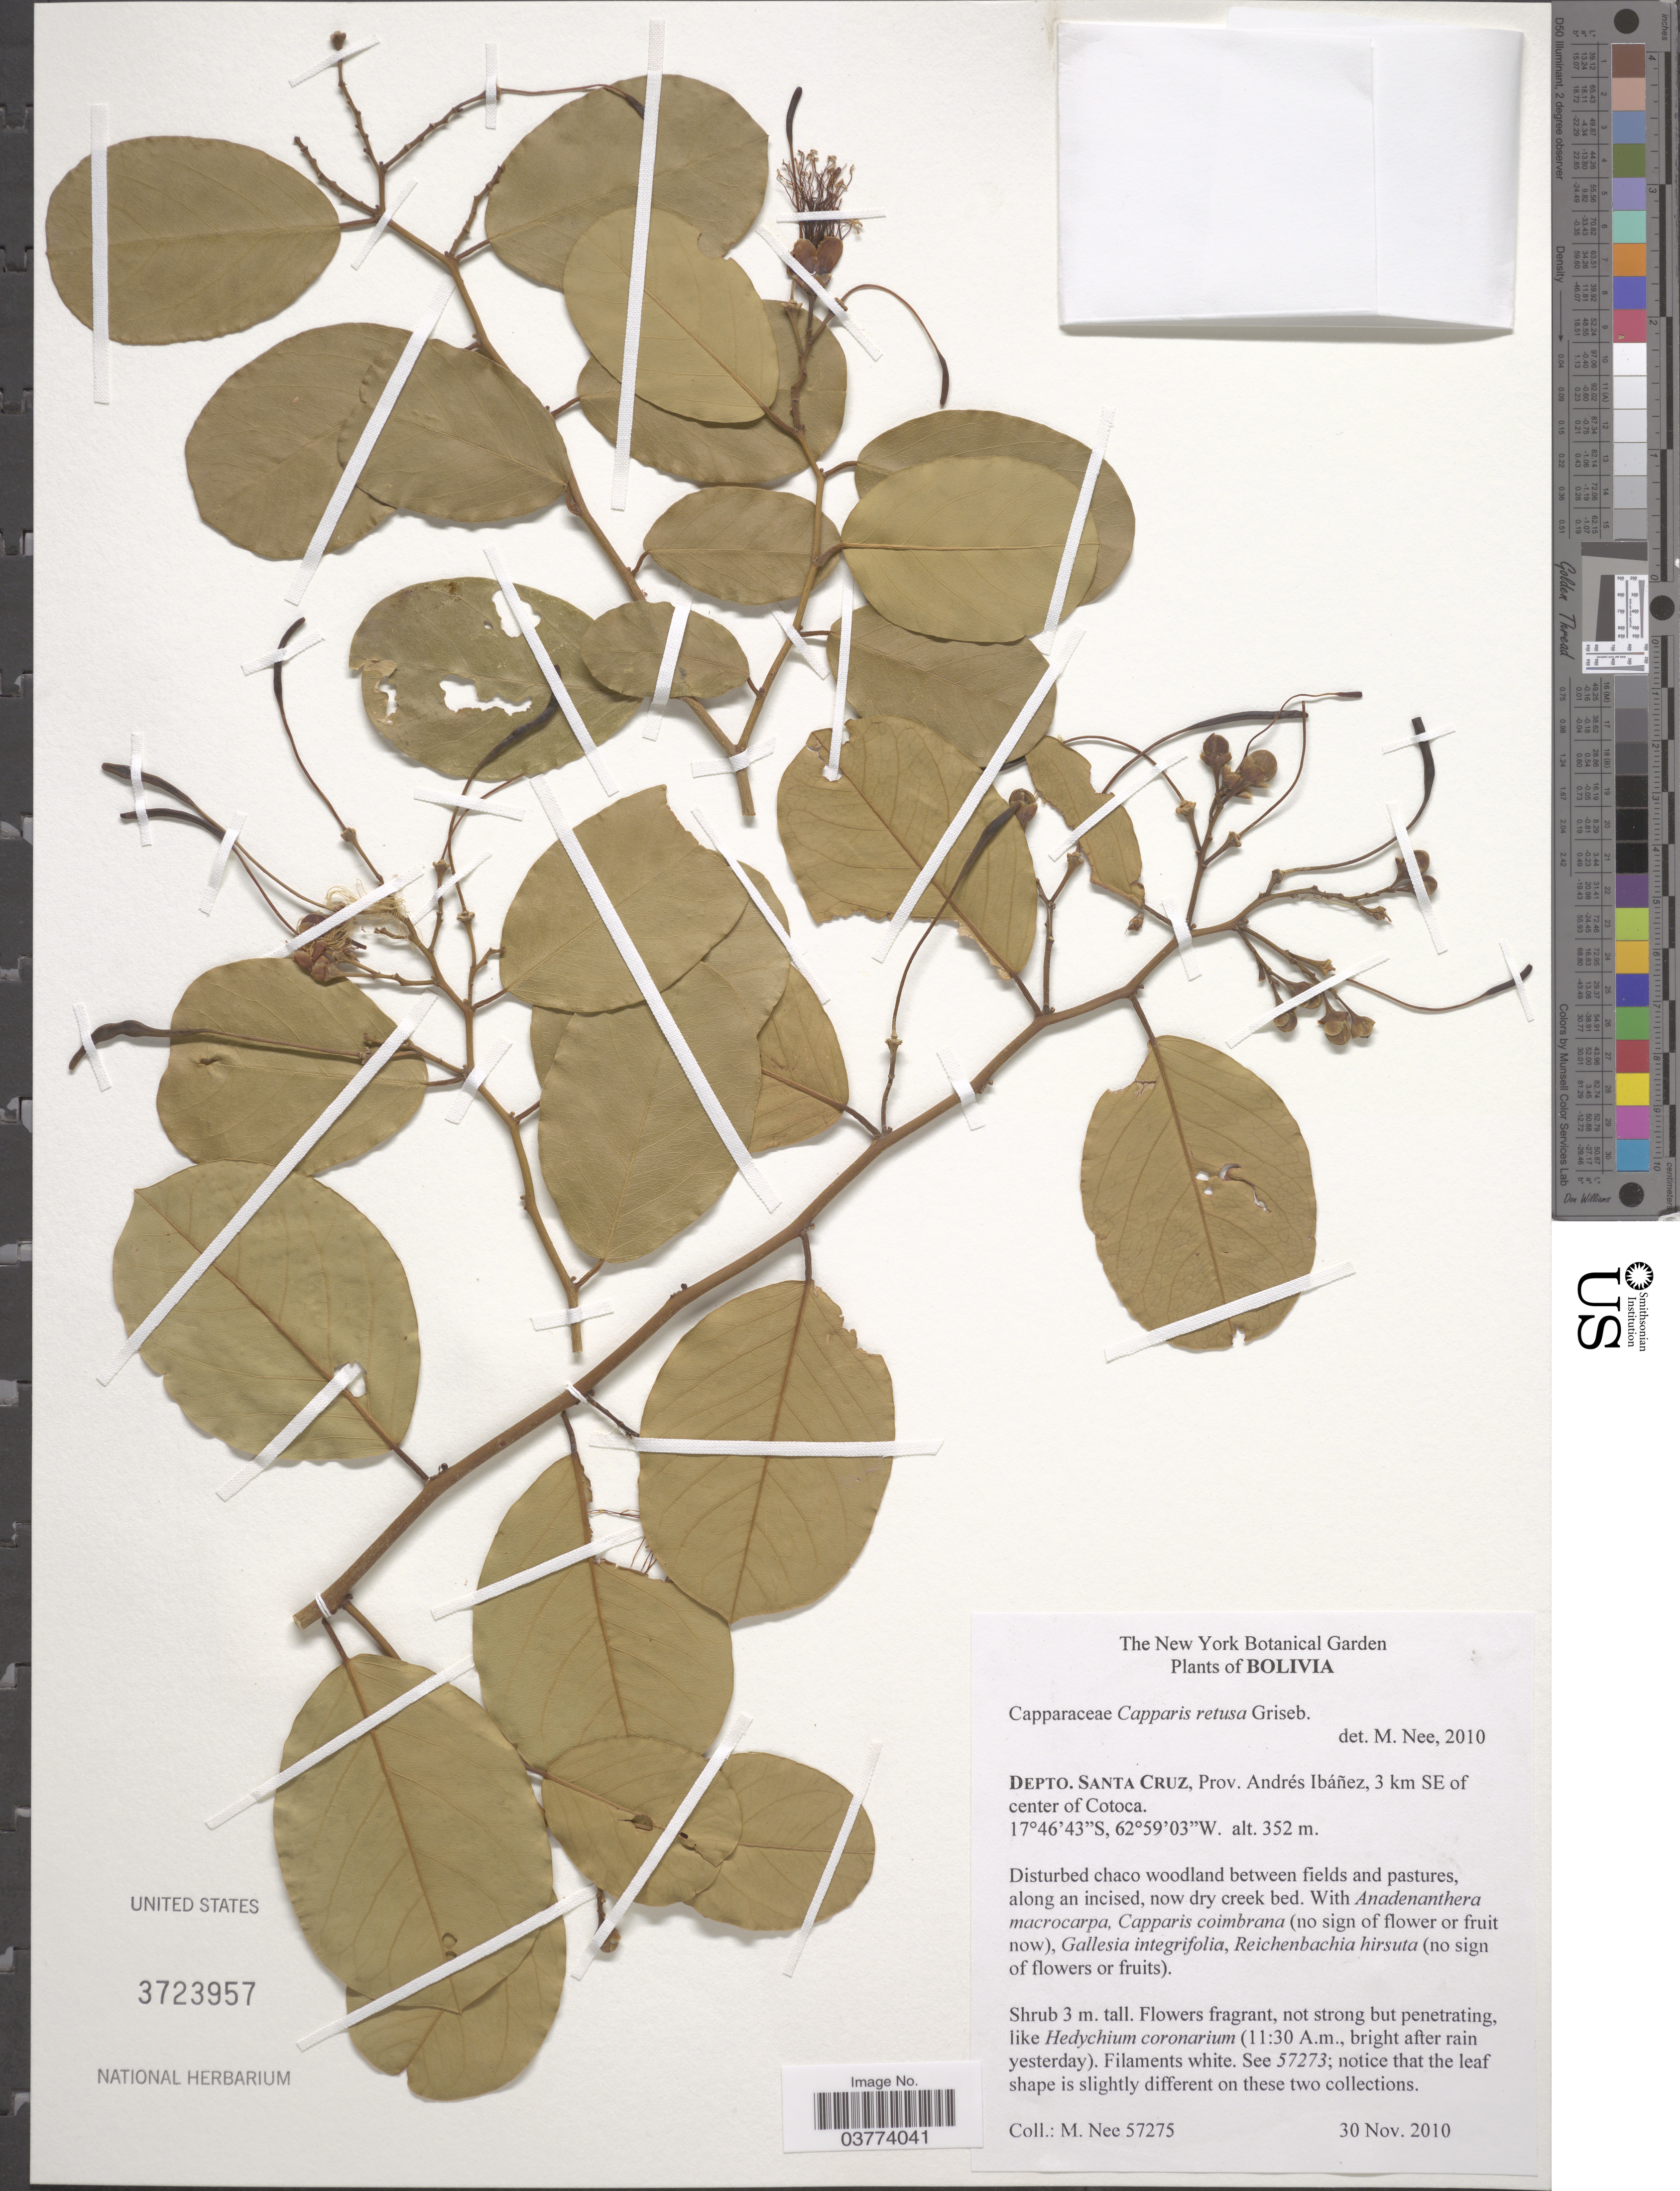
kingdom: Plantae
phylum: Tracheophyta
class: Magnoliopsida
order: Brassicales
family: Capparaceae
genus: Cynophalla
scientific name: Cynophalla retusa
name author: (Griseb.) Cornejo & Iltis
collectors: M. Nee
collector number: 57275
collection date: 2010-11-30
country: Bolivia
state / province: Santa Cruz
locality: Depto. Santa Cruz, Prov. Andrés Ibáñez, 3 km SE of center of Cotoca.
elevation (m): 352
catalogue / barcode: US 3723957